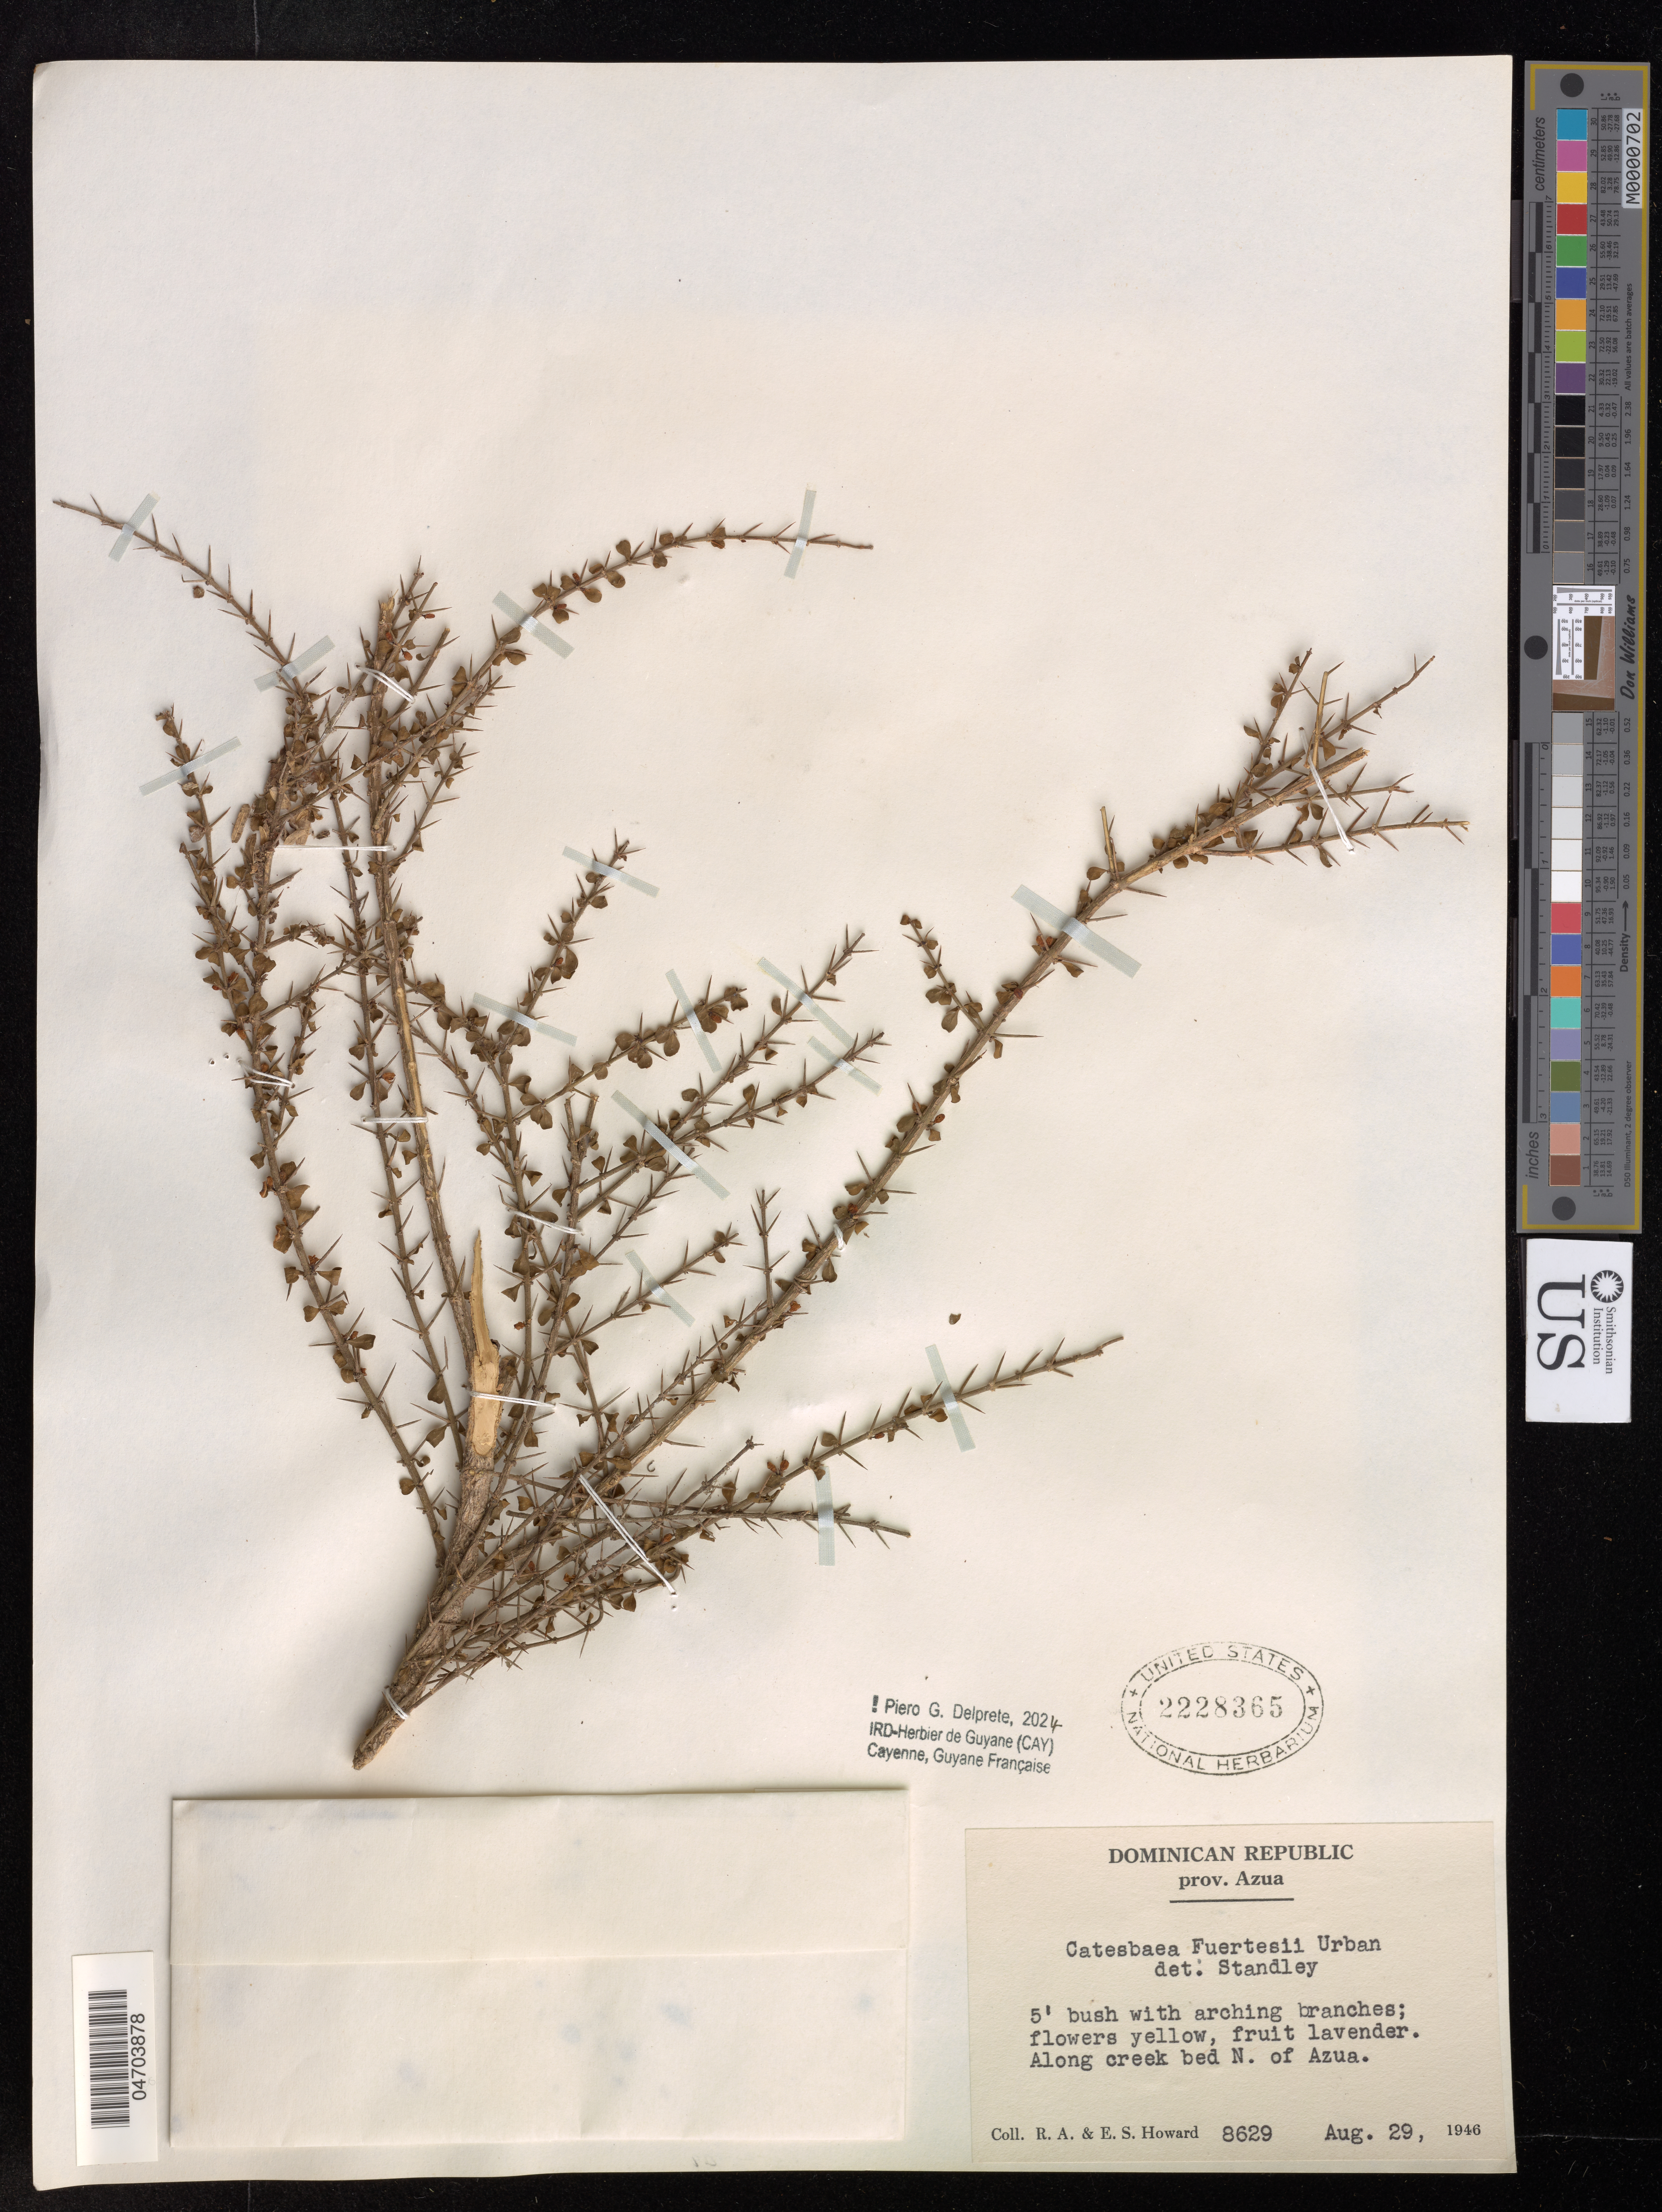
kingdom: Plantae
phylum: Tracheophyta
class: Magnoliopsida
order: Gentianales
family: Rubiaceae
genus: Catesbaea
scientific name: Catesbaea fuertesii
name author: Urb.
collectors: R. Howard & E. Howard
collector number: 8629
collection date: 1946-08-29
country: Dominican Republic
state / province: Azua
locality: Along creek bed N. of Azua.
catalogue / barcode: US 2228365